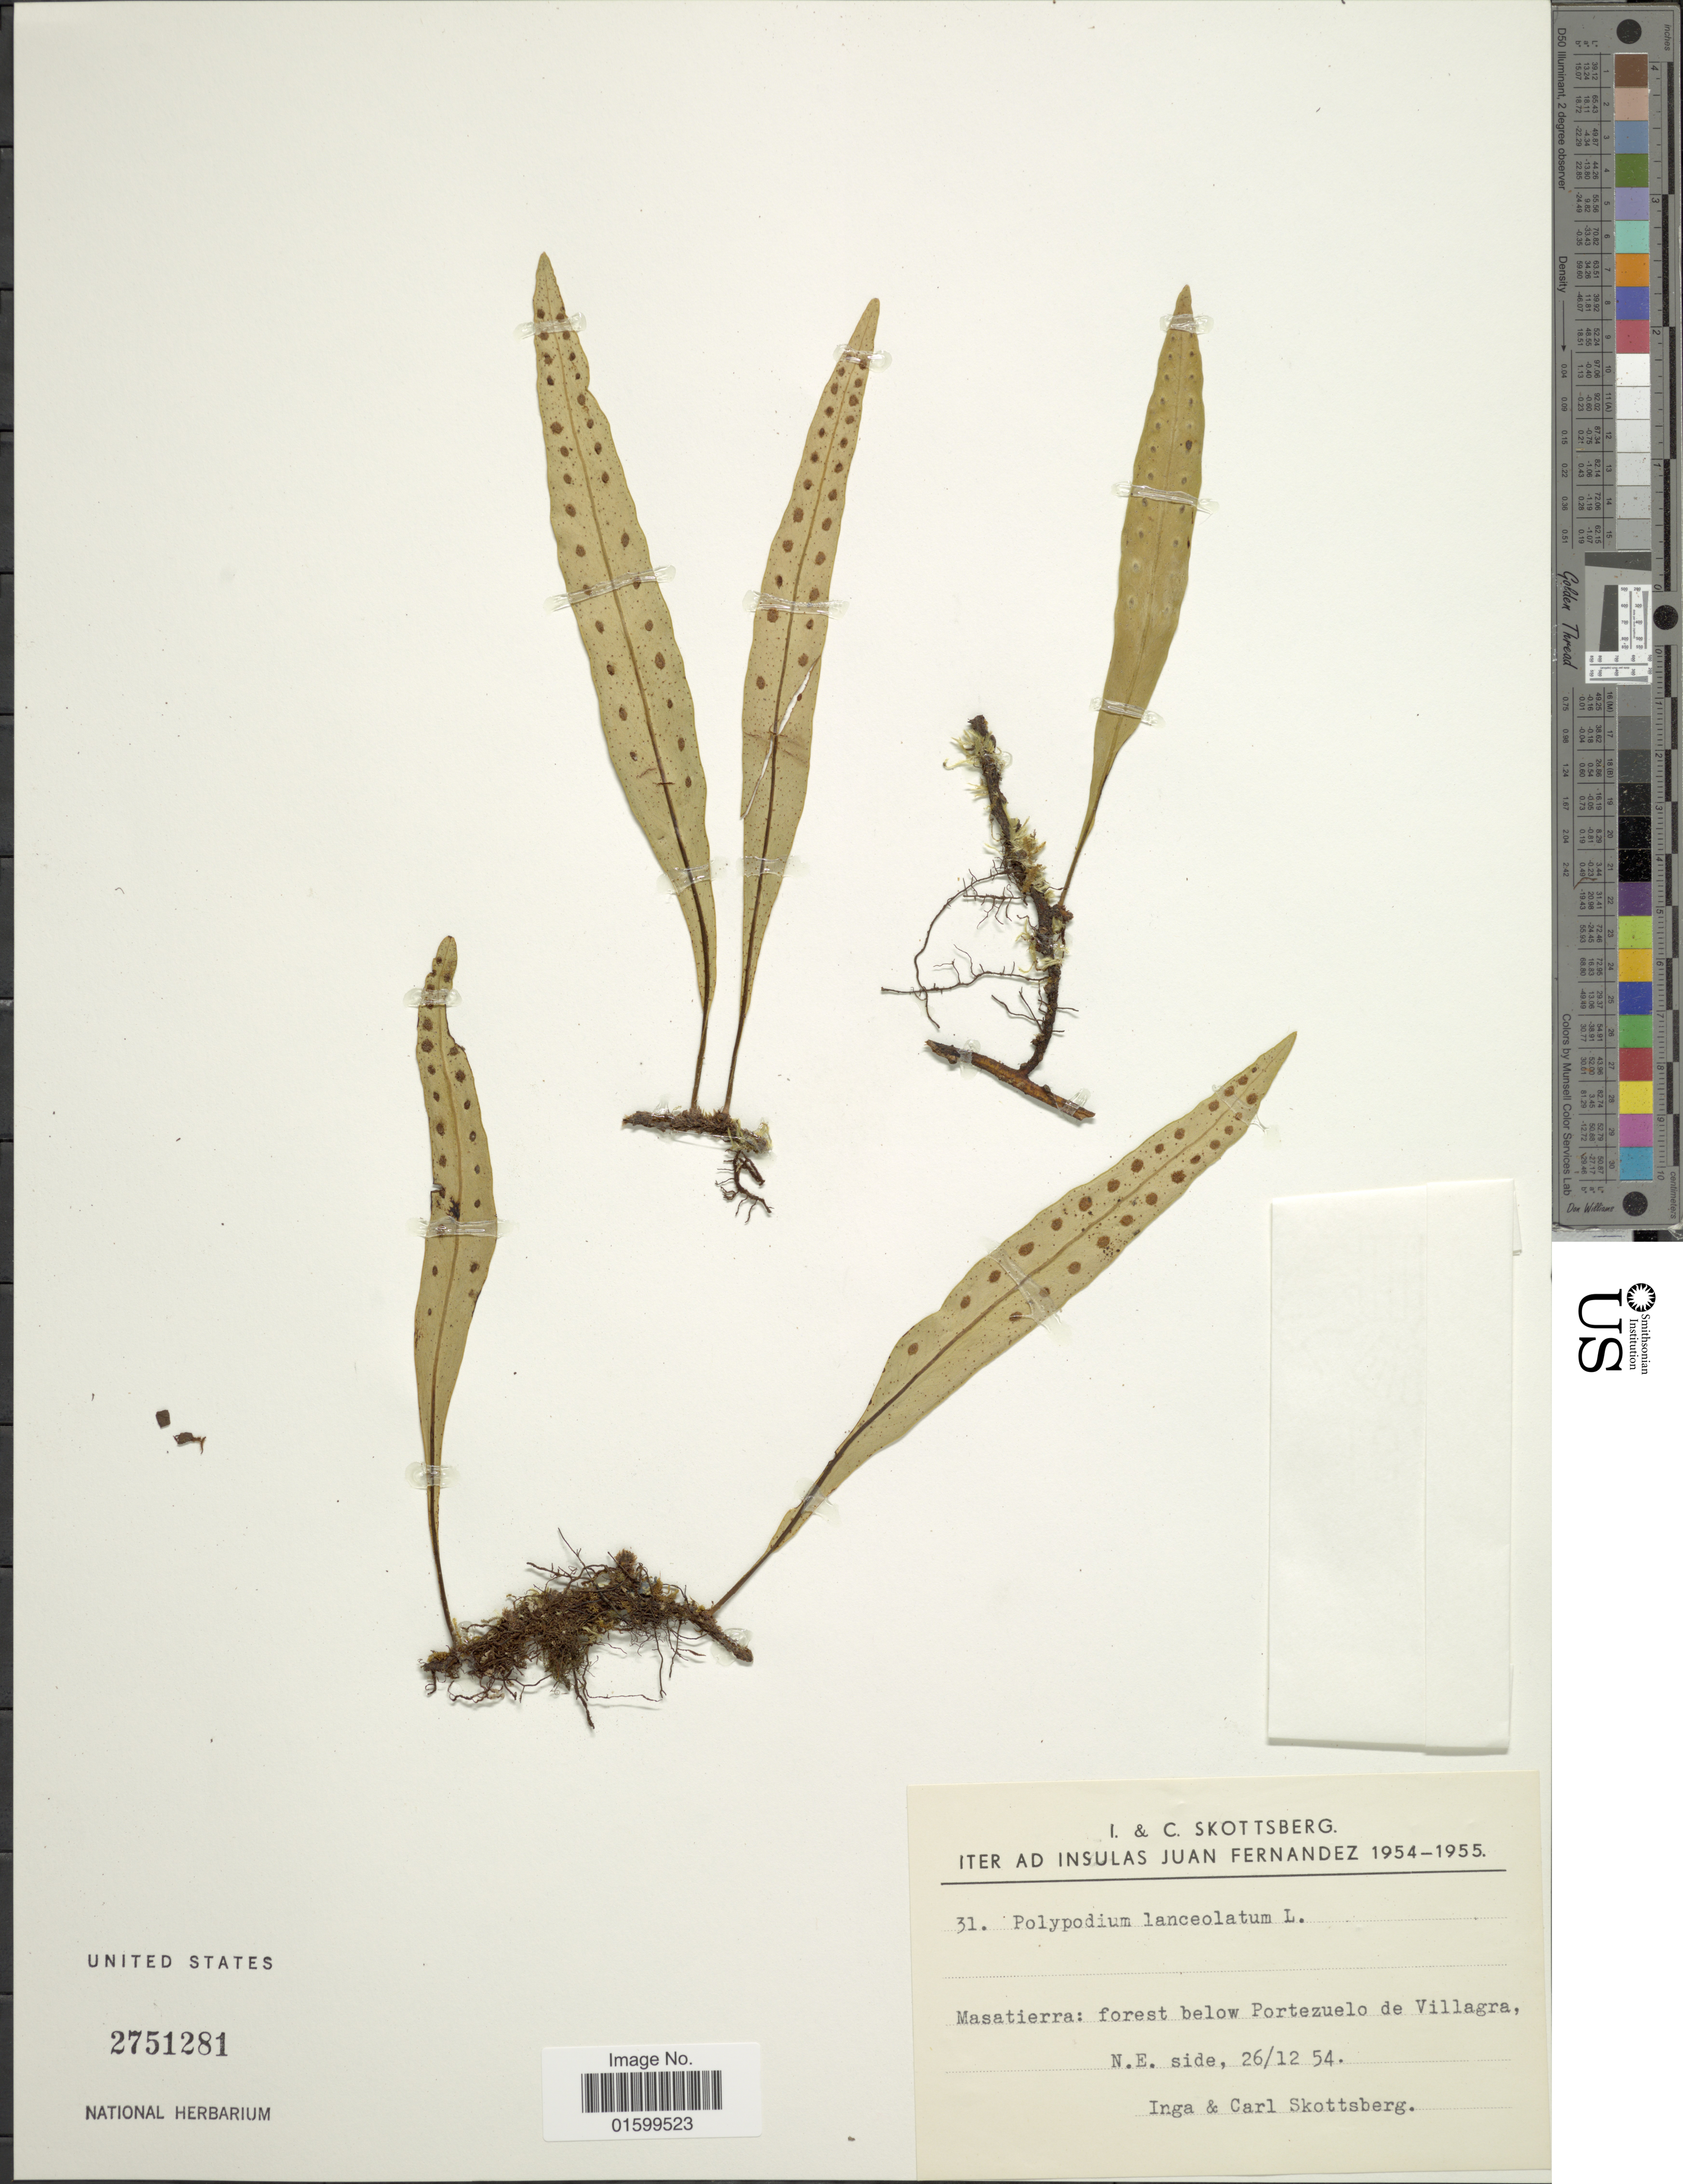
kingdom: Plantae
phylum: Tracheophyta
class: Polypodiopsida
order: Polypodiales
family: Polypodiaceae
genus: Pleopeltis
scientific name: Pleopeltis macrocarpa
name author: (Bory ex Willd.) Kaulf.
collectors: I. Skottsberg & C. Skottsberg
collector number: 31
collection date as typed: Transcribed d/m/y: 26/12/54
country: Chile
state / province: Valparaíso (V)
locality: Insulas Juan Fernandez, Masatierra: forest below Portezuelo de Villagra, N. E. side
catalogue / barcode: US 2751281